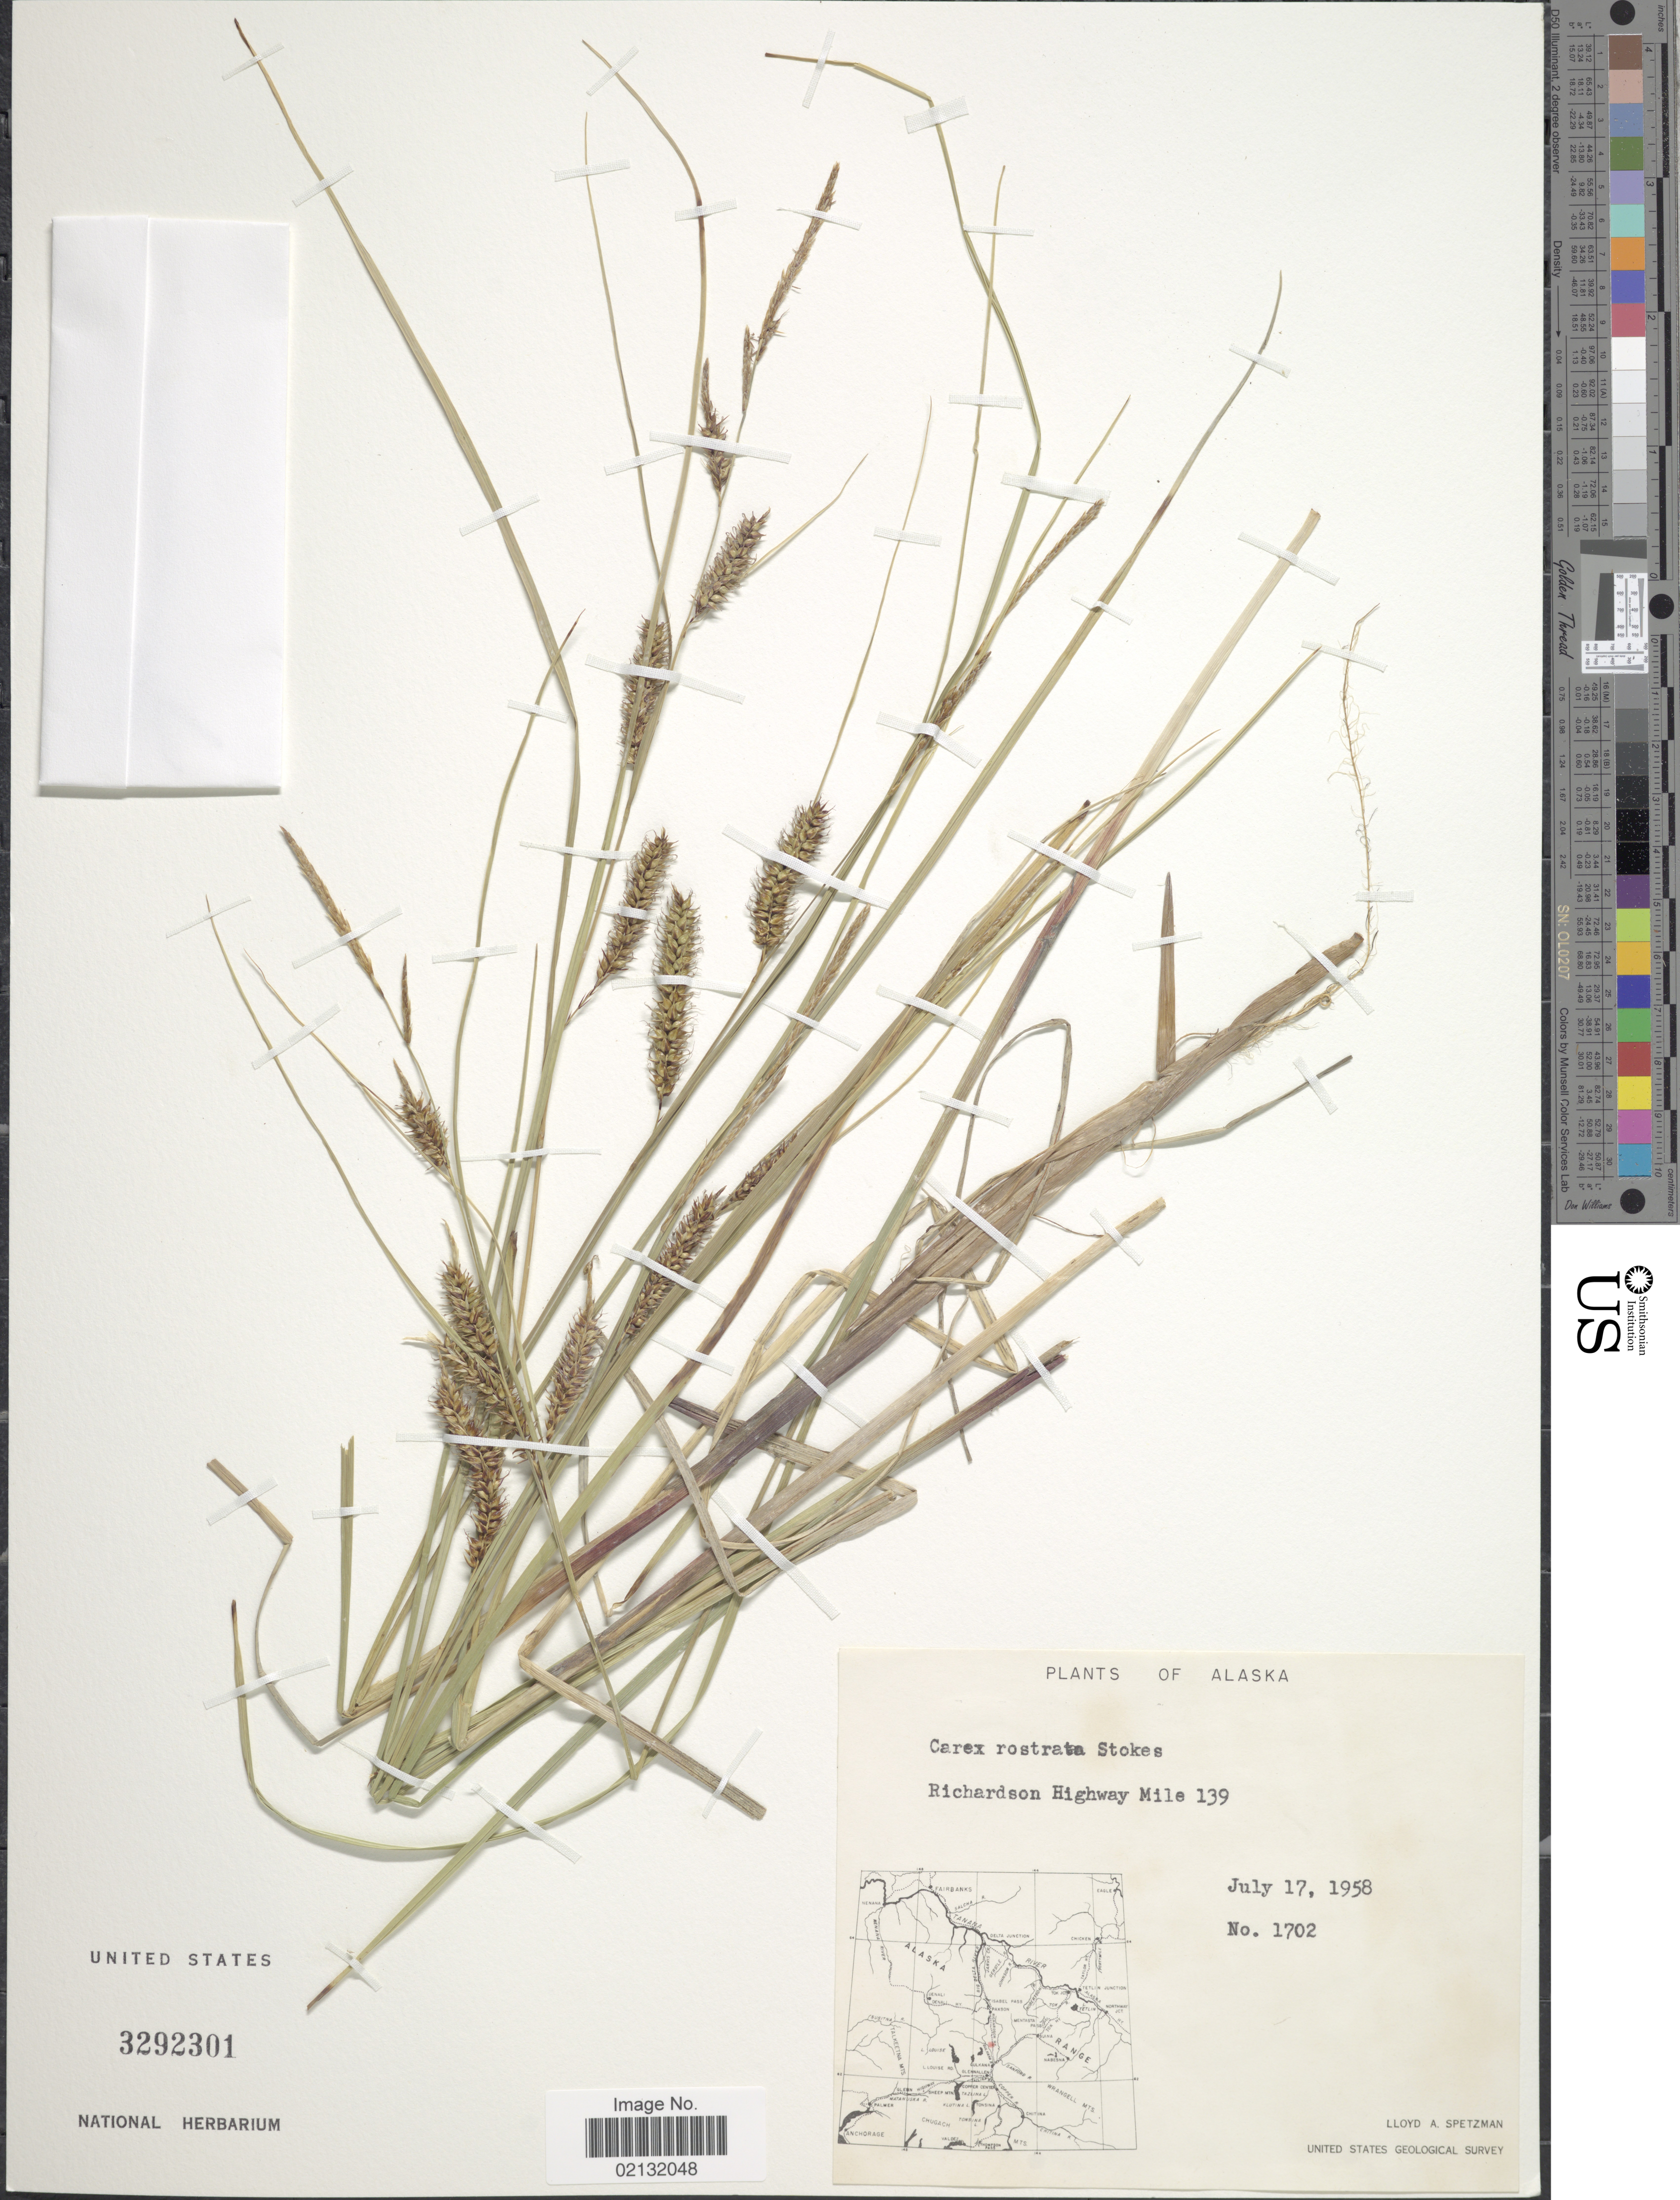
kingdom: Plantae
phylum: Tracheophyta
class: Liliopsida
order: Poales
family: Cyperaceae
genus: Carex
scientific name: Carex rostrata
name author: Stokes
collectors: L. Spetzman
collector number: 1702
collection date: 1958-07-17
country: United States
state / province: Alaska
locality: Richardson Highway Mile 139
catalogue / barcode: US 3292301